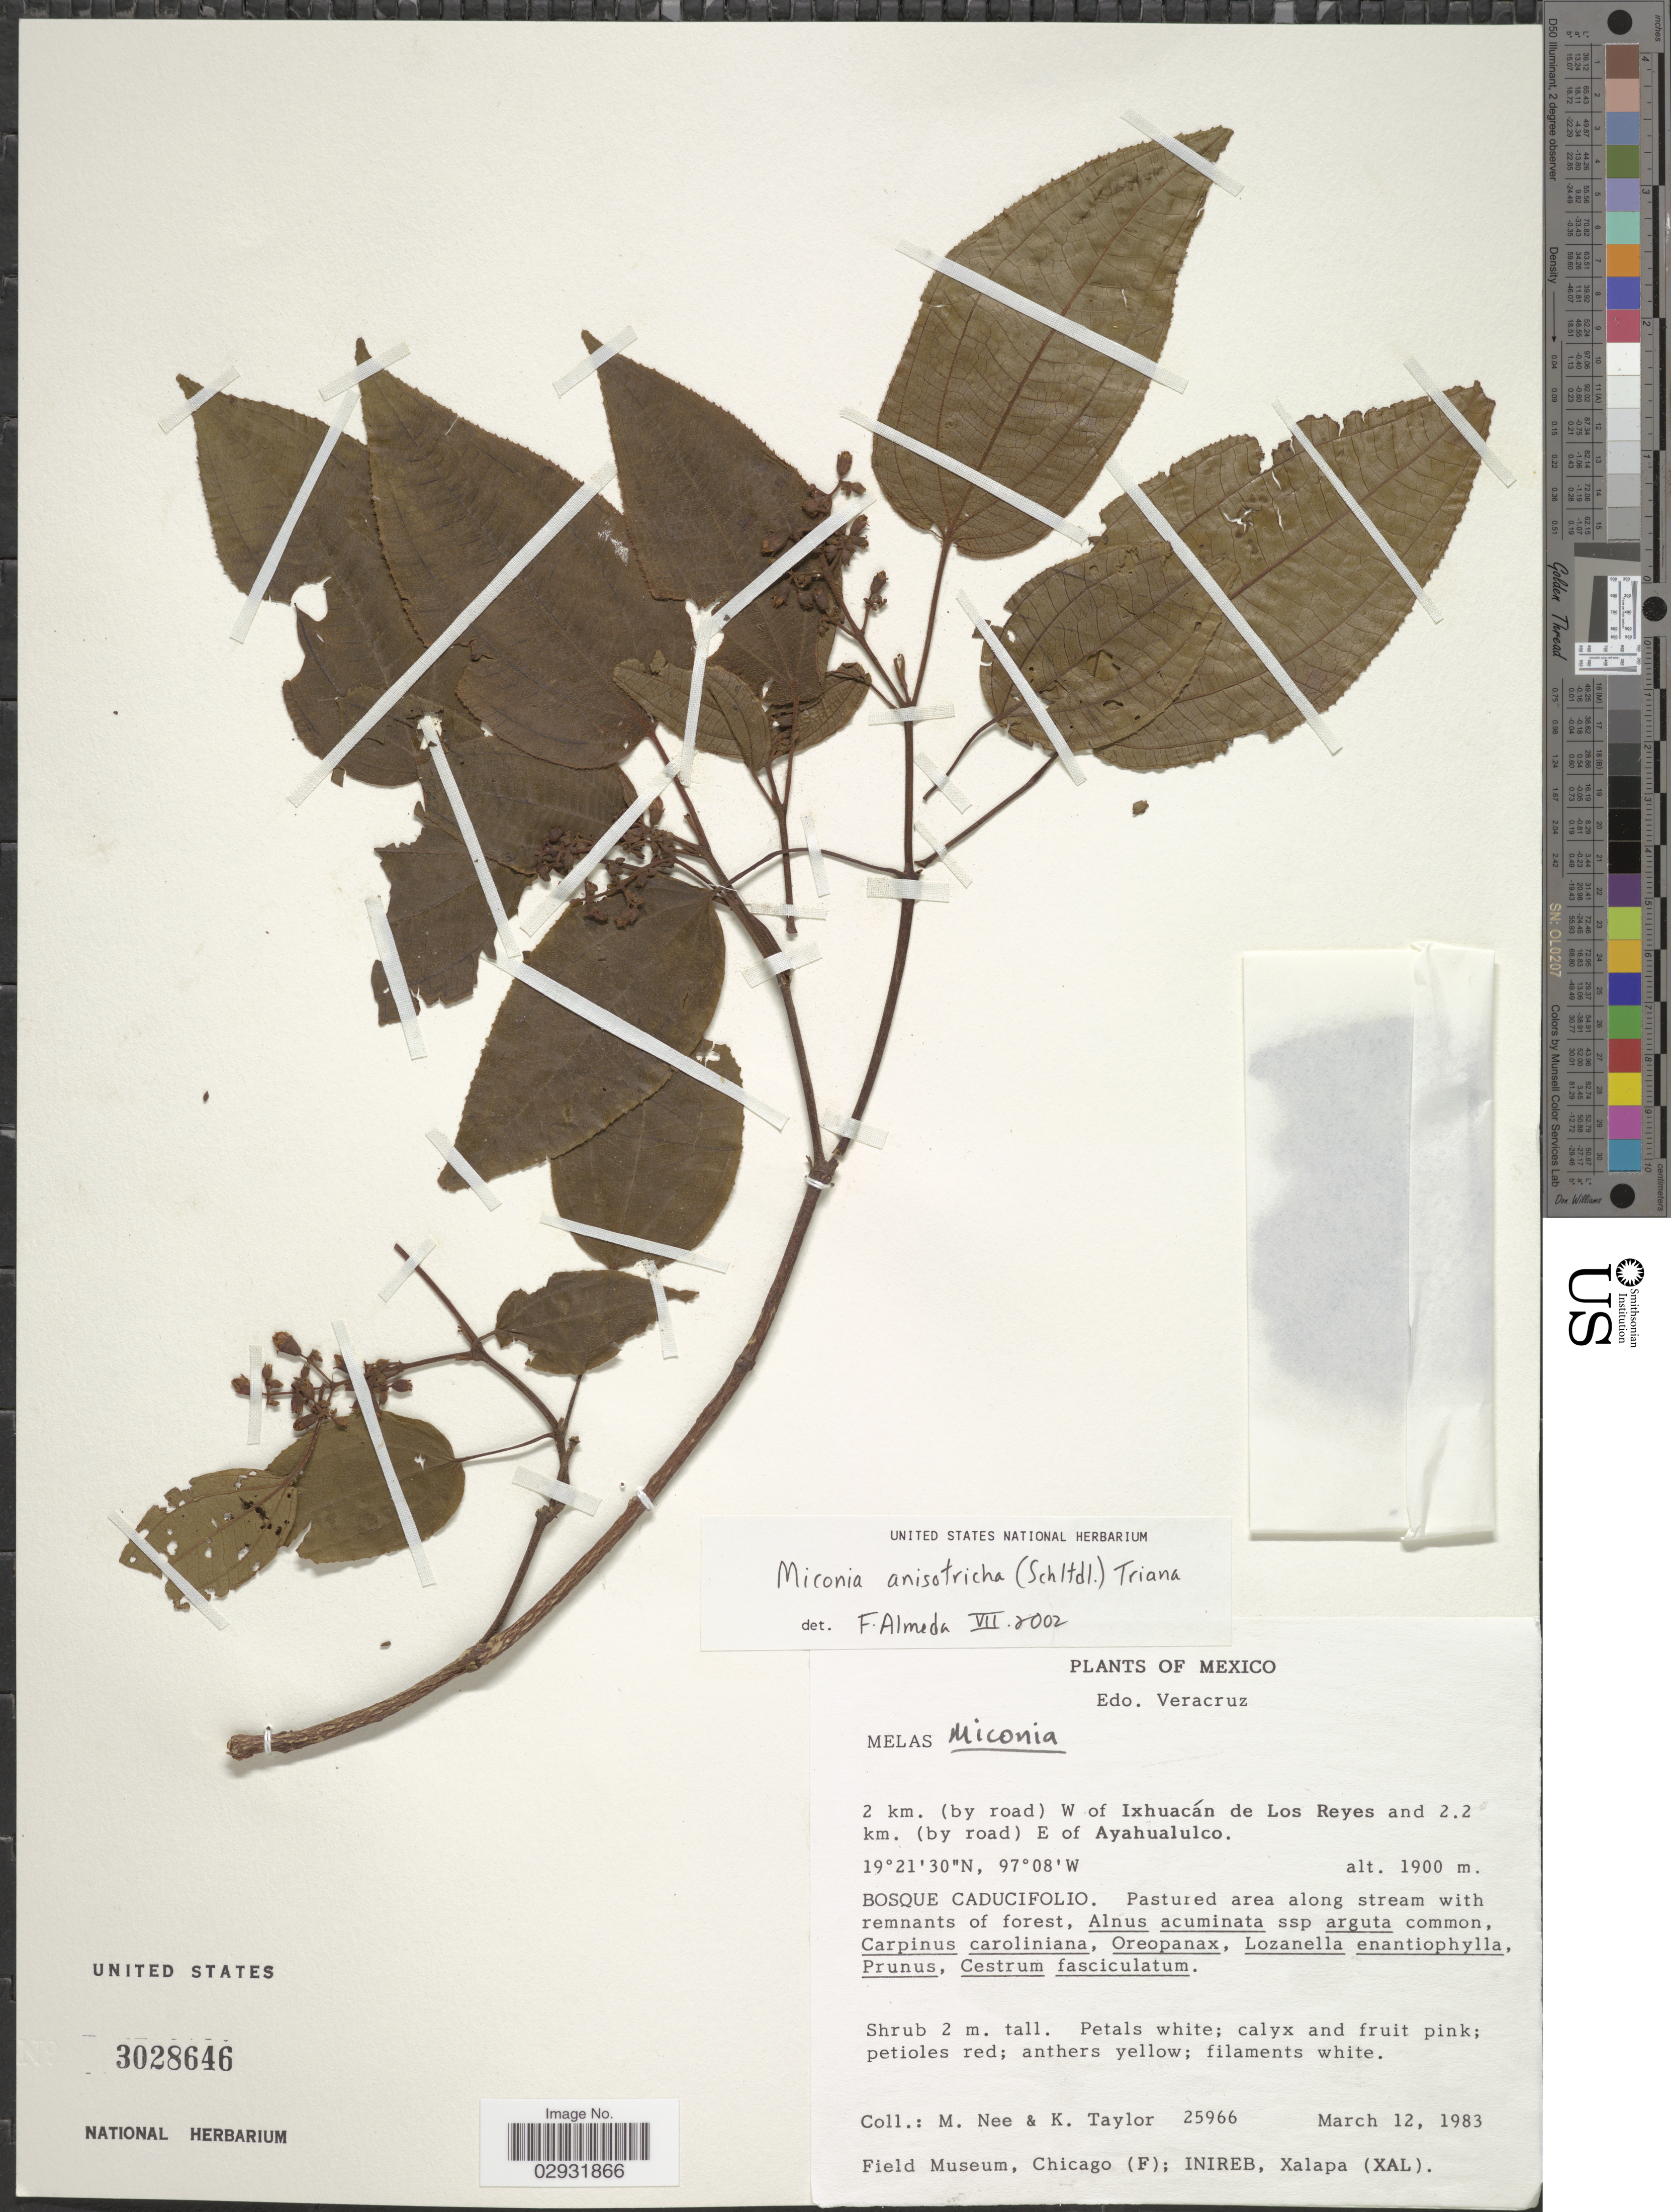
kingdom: Plantae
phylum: Tracheophyta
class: Magnoliopsida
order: Myrtales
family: Melastomataceae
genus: Miconia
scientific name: Miconia anisotricha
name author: (Schltdl.) Triana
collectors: M. Nee & K. Taylor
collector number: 25966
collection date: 1983-03-12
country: Mexico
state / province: Veracruz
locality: Edo. Veracruz. 2 km. (by road) W of Ixhuacán de Los Reyes and 2.2 km. (by road) E of Ayahualulco.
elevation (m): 1900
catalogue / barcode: US 3028646